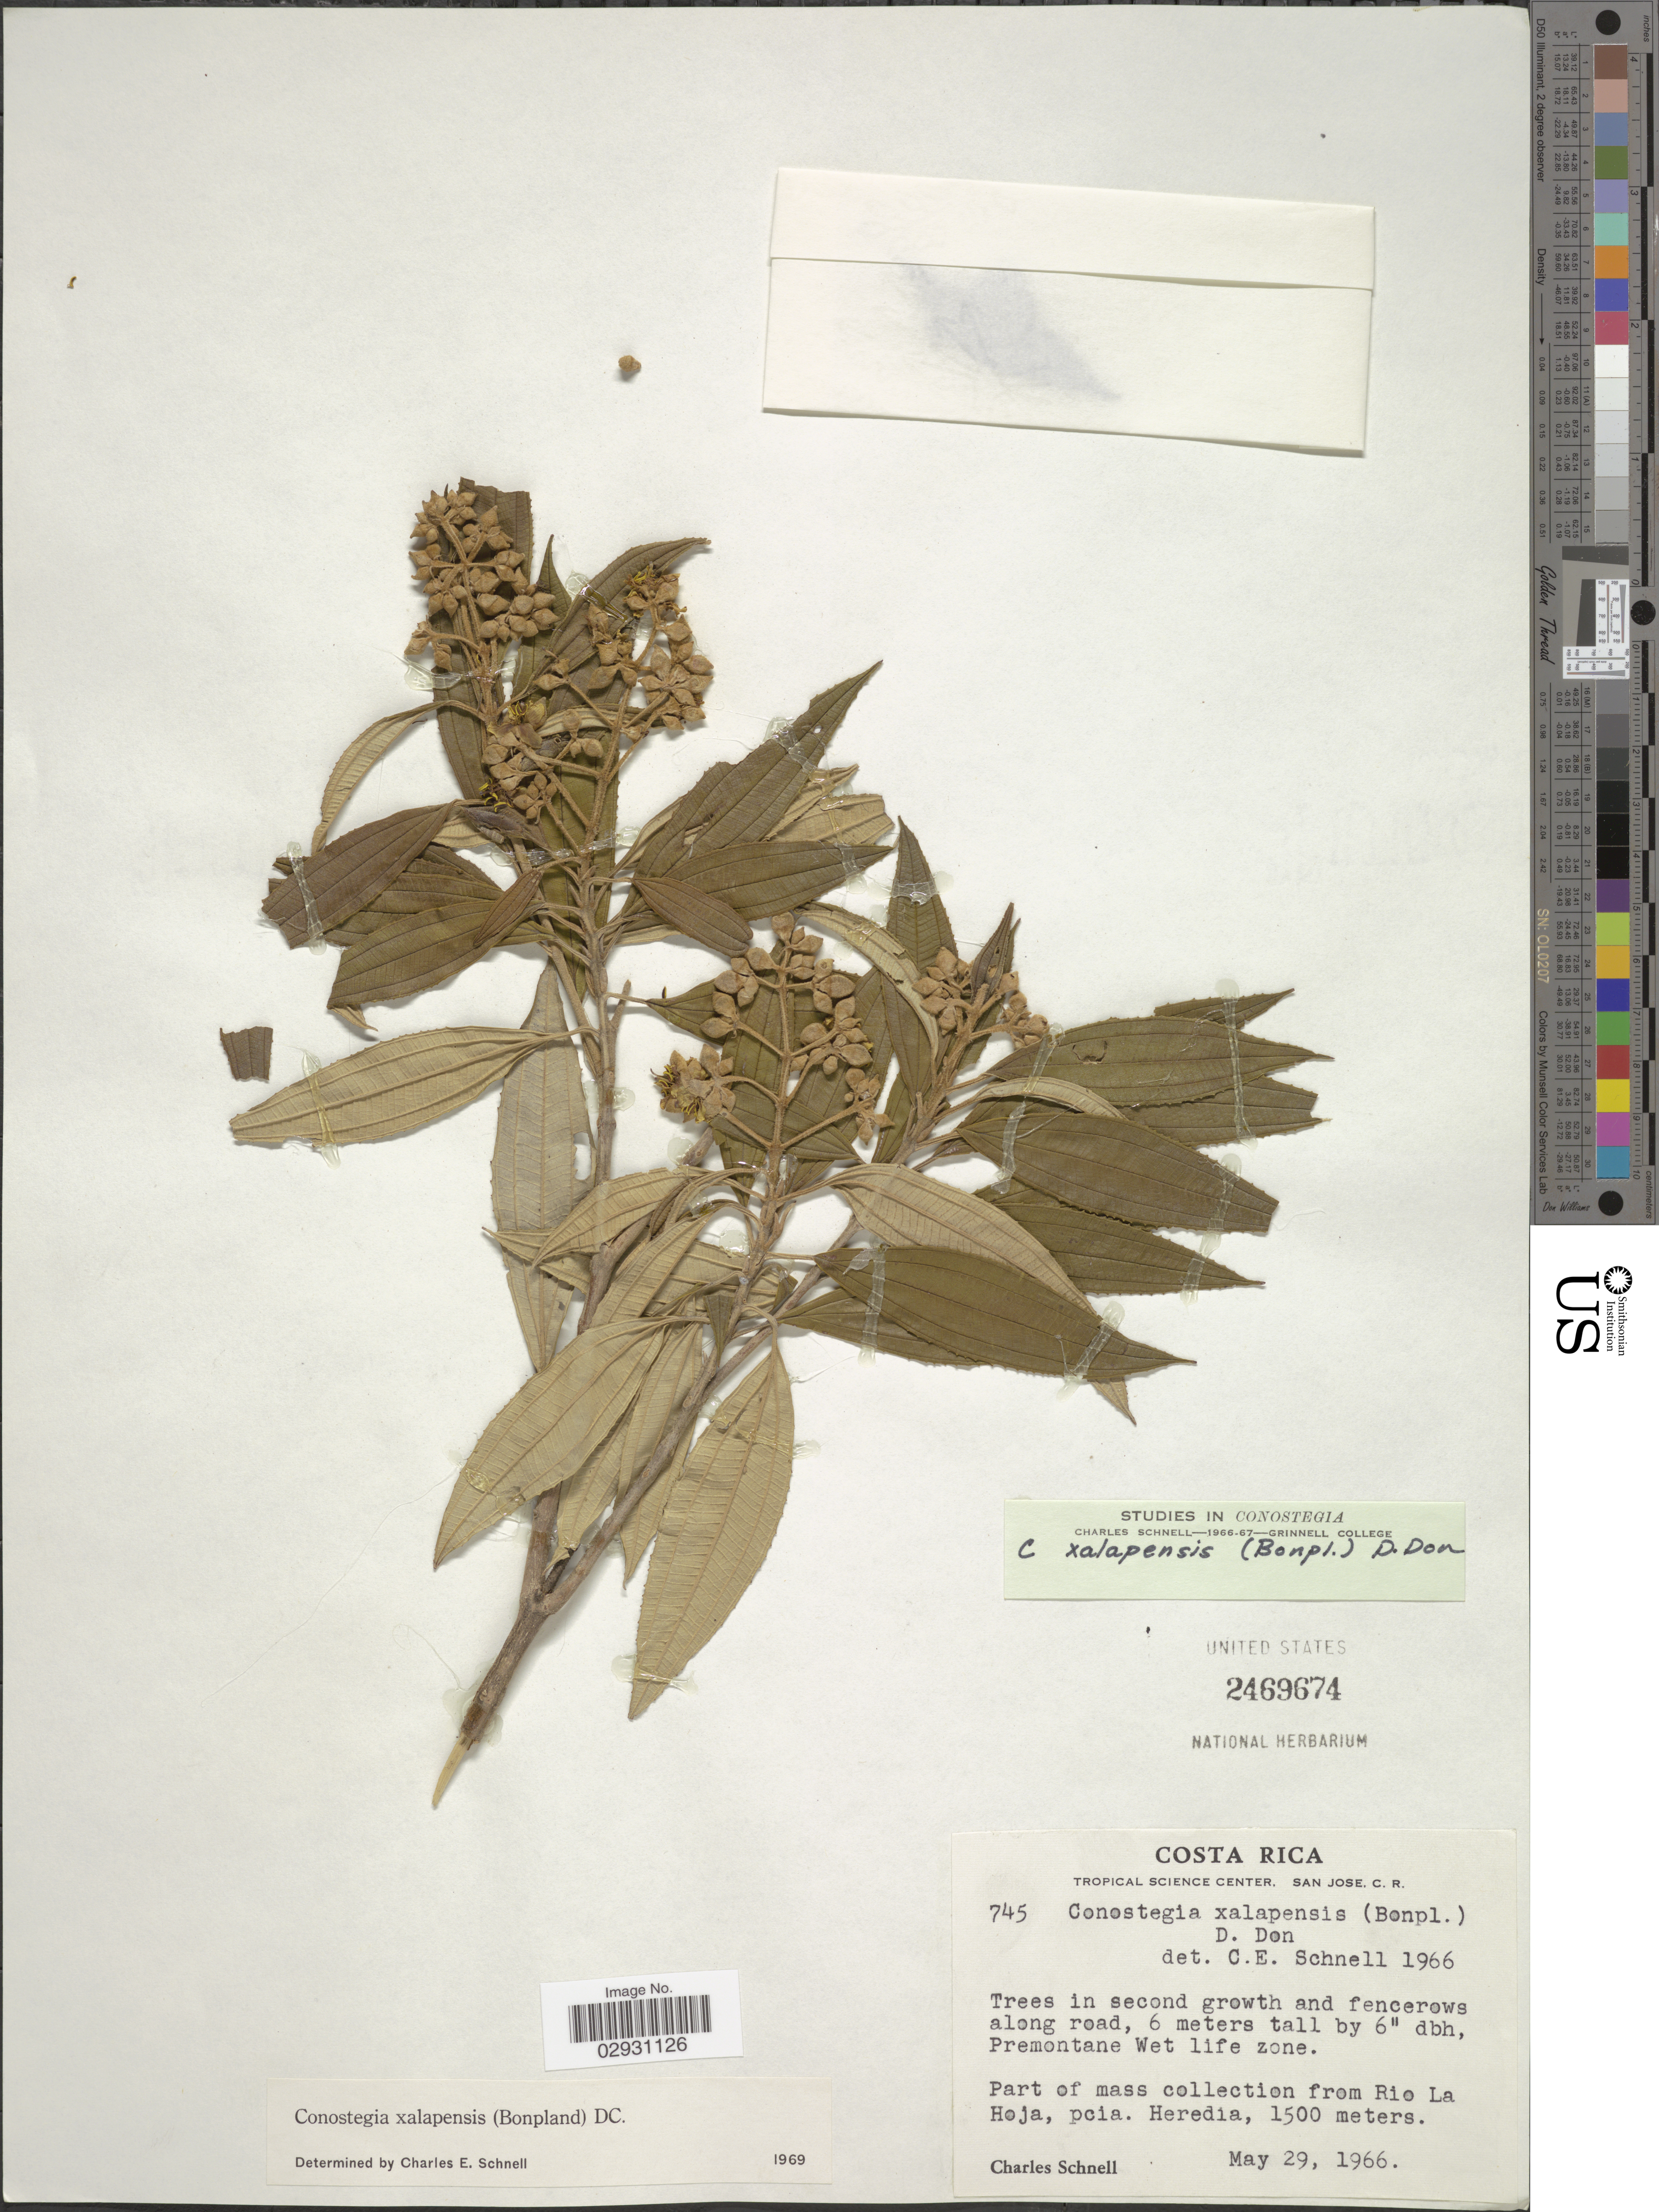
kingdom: Plantae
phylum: Tracheophyta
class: Magnoliopsida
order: Myrtales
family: Melastomataceae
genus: Conostegia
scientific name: Conostegia quadrangularis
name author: Schltdl. ex Steud.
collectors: C. Schnell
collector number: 745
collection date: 1966-05-29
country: Costa Rica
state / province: Heredia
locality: Premontane Wet life zone. Part of mass collection from Rio La Hoja.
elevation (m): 1500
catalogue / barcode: US 2469674